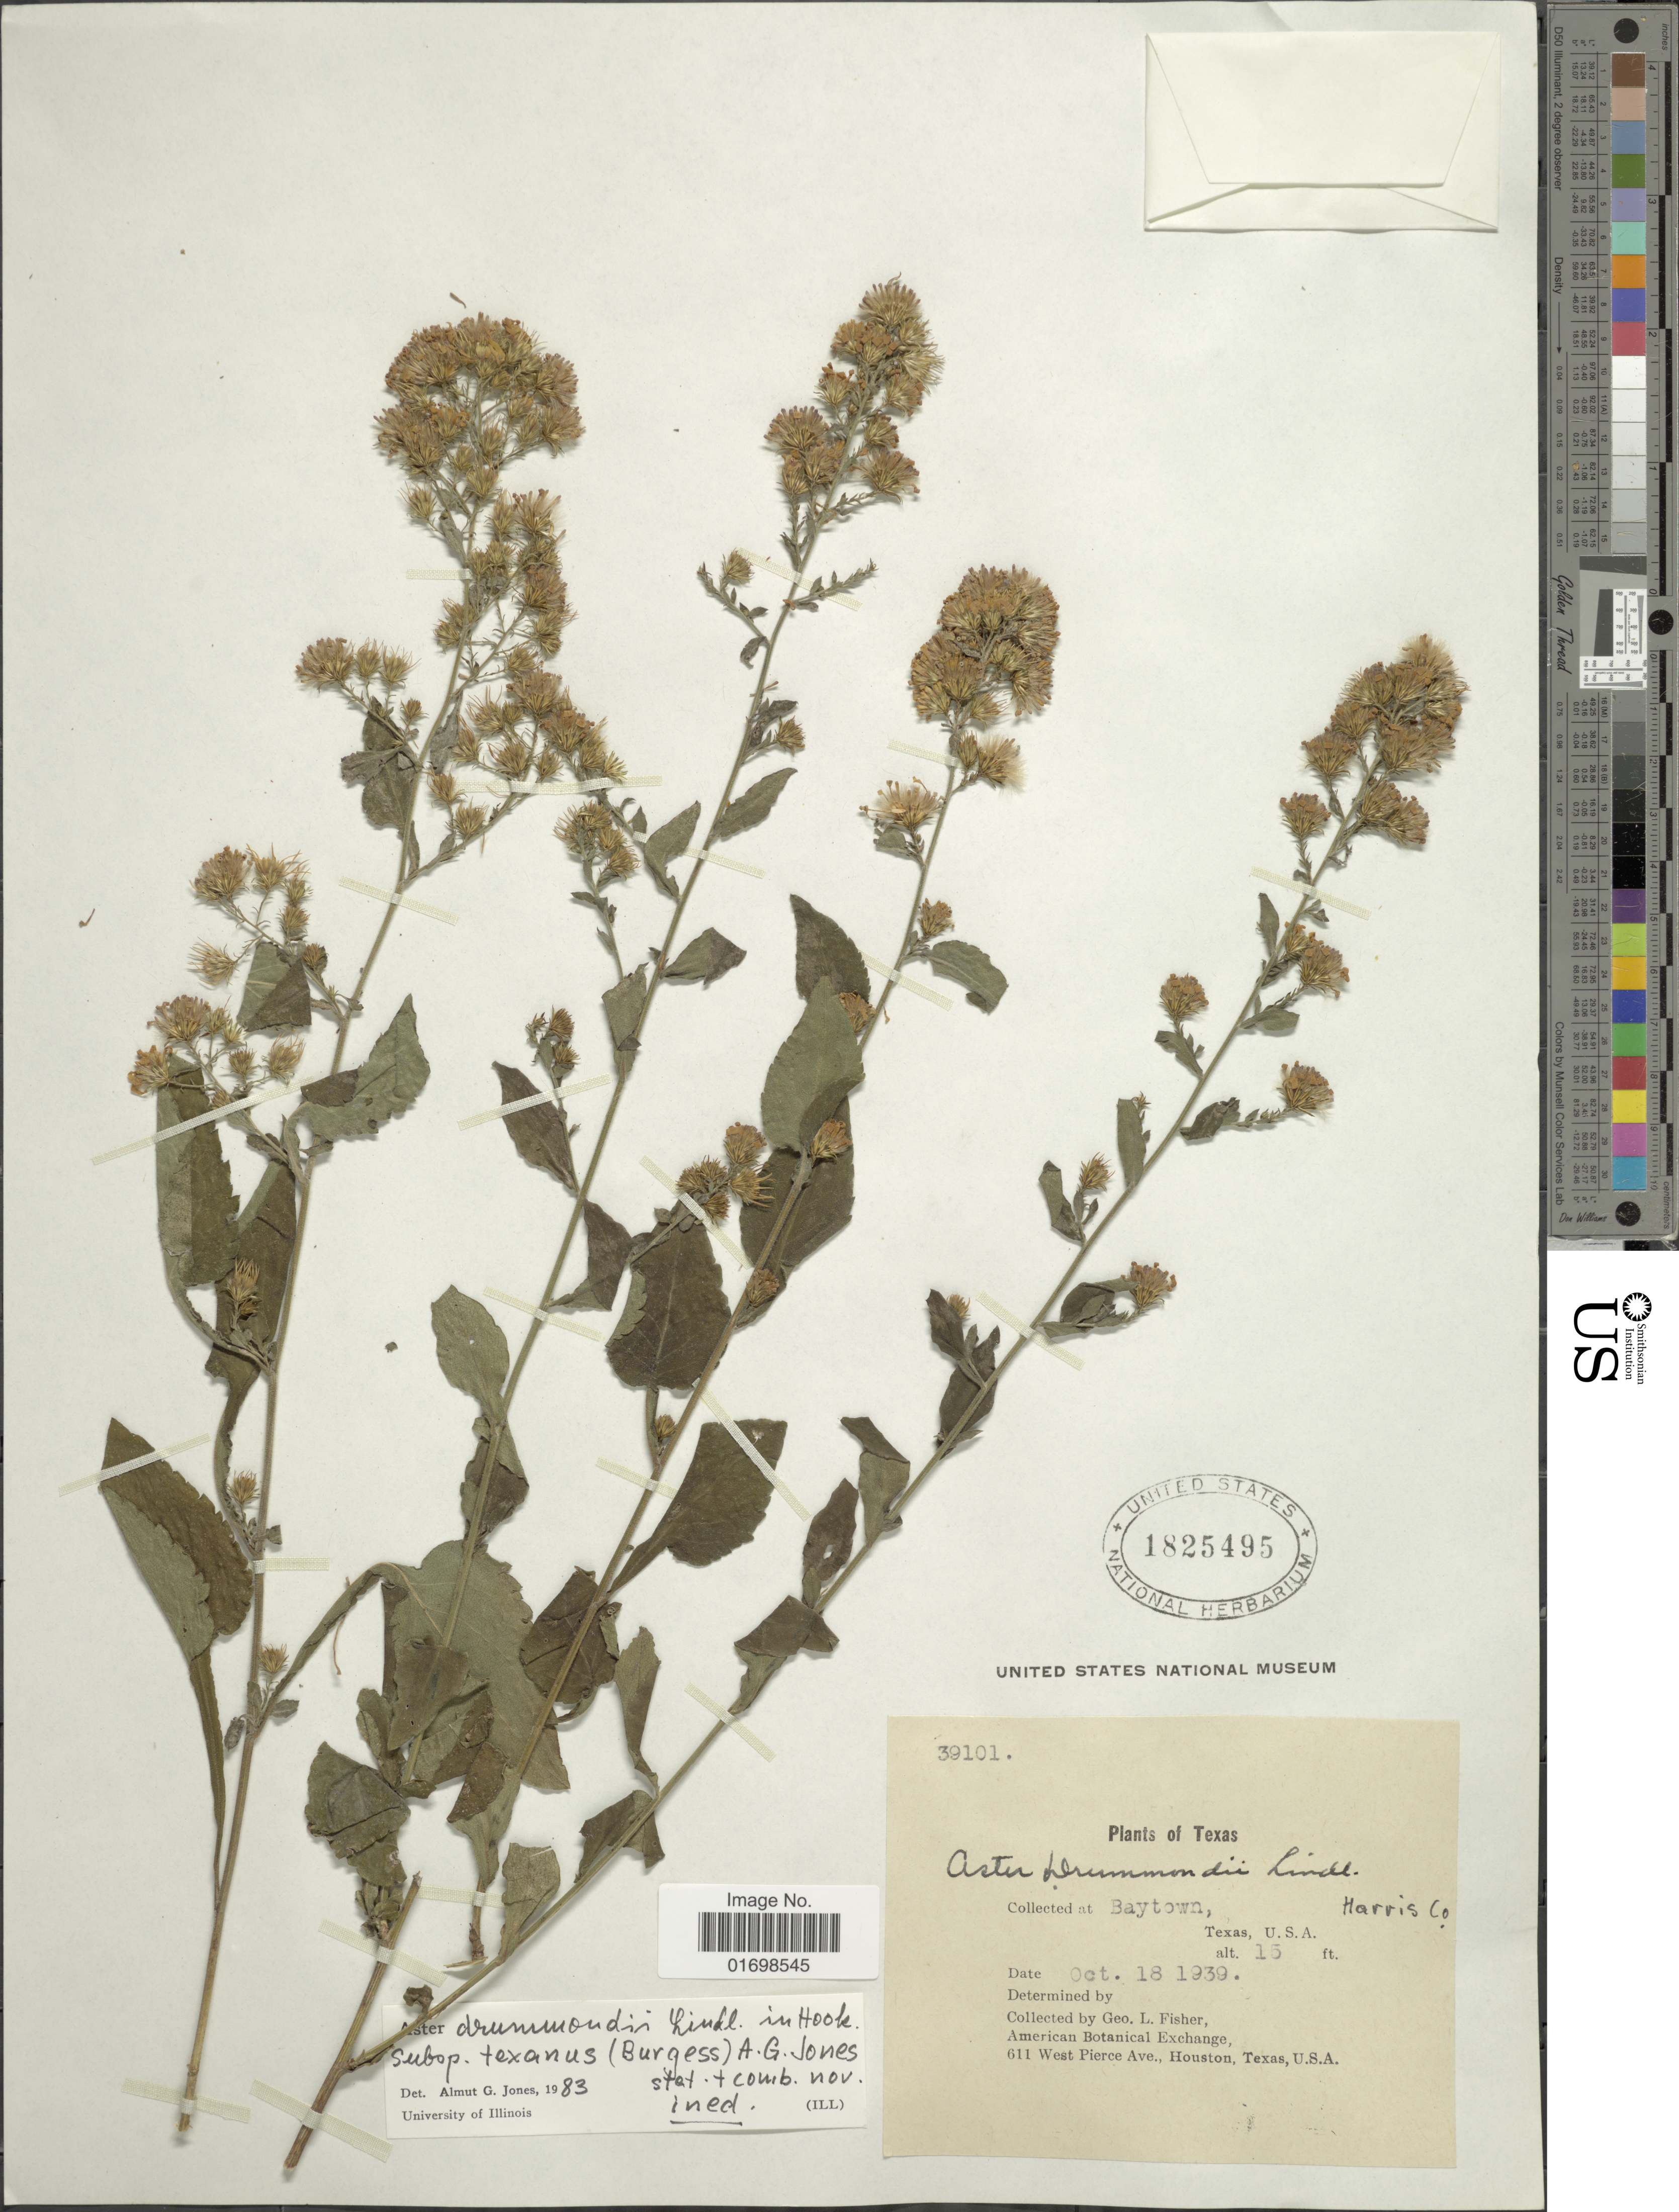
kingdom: Plantae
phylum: Tracheophyta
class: Magnoliopsida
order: Asterales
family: Asteraceae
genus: Symphyotrichum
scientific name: Symphyotrichum drummondii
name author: (Lindl.) G.L. Nesom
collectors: G. L. Fisher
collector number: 39101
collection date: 1939-10-18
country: United States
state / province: Texas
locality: Baytown, Harris Co.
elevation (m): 5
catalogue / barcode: US 1825495